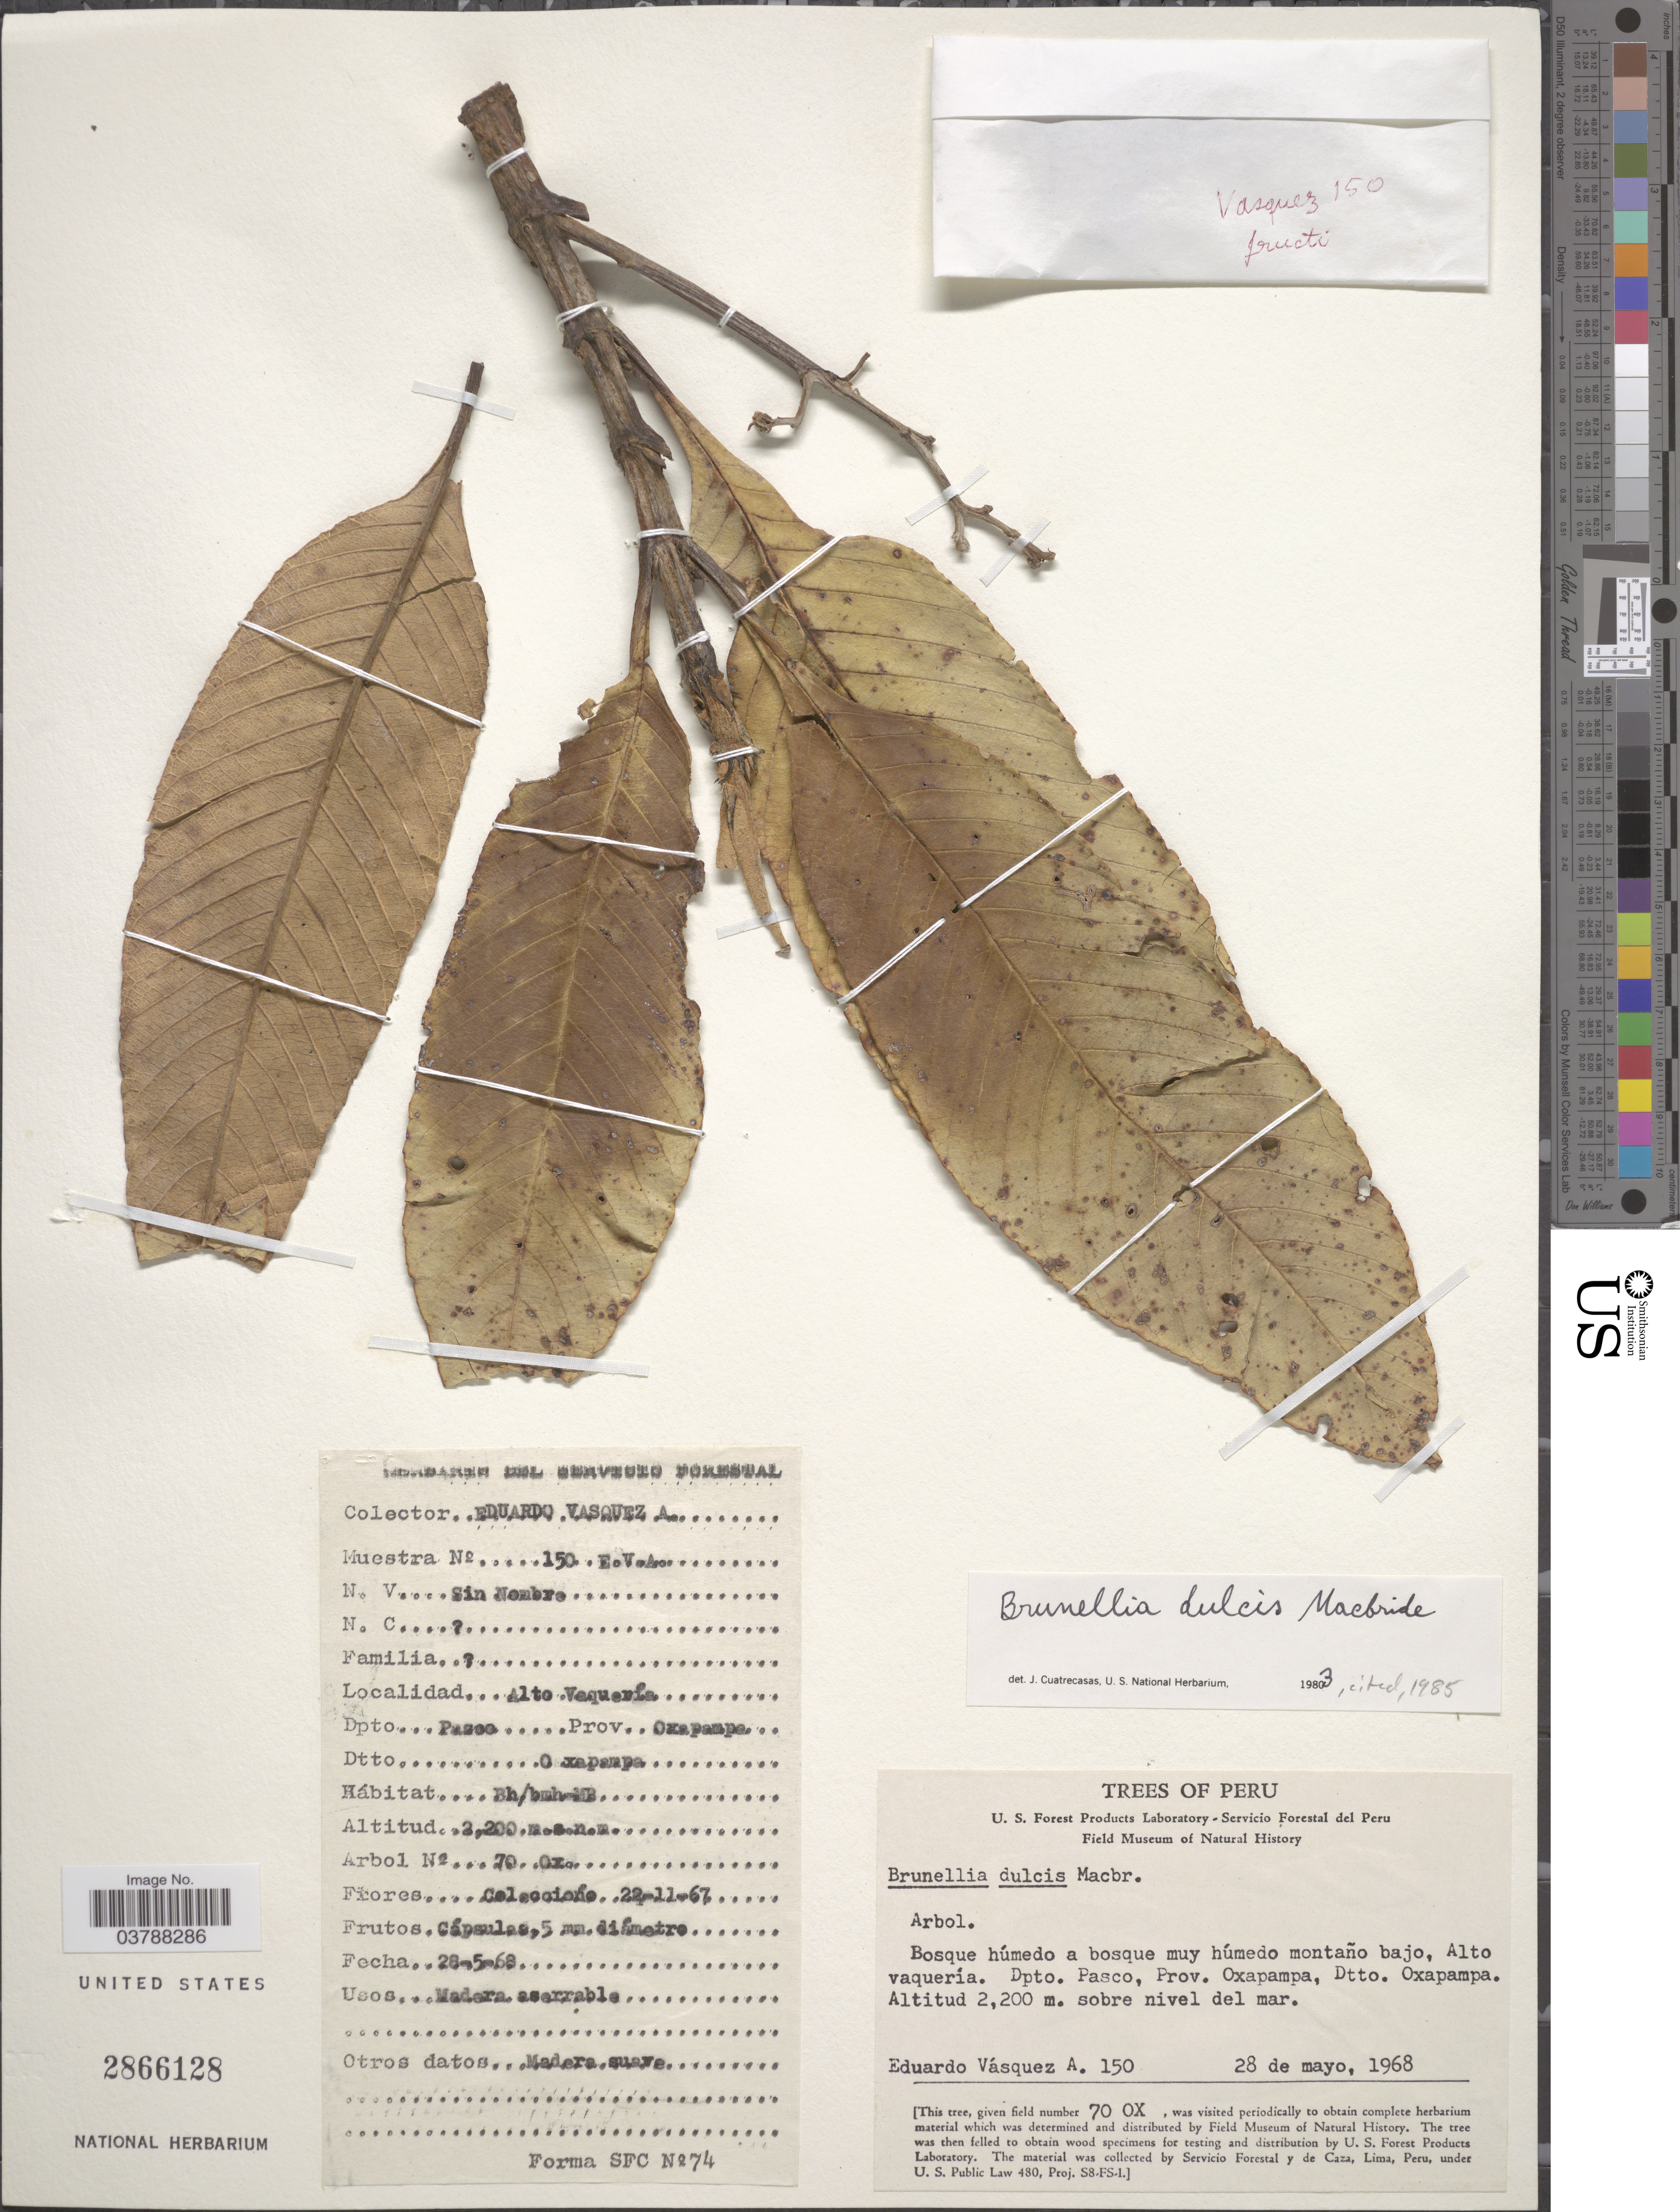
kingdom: Plantae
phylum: Tracheophyta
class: Magnoliopsida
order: Oxalidales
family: Brunelliaceae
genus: Brunellia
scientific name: Brunellia dulcis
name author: J.F. Macbr.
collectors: E. Vasquez A.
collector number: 150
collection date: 1968-05-28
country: Peru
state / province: Pasco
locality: Alto vaquería. Dpto. Pasco, Prov. Oxapampa, Dtto. Oxapampa.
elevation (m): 2200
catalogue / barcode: US 2866128